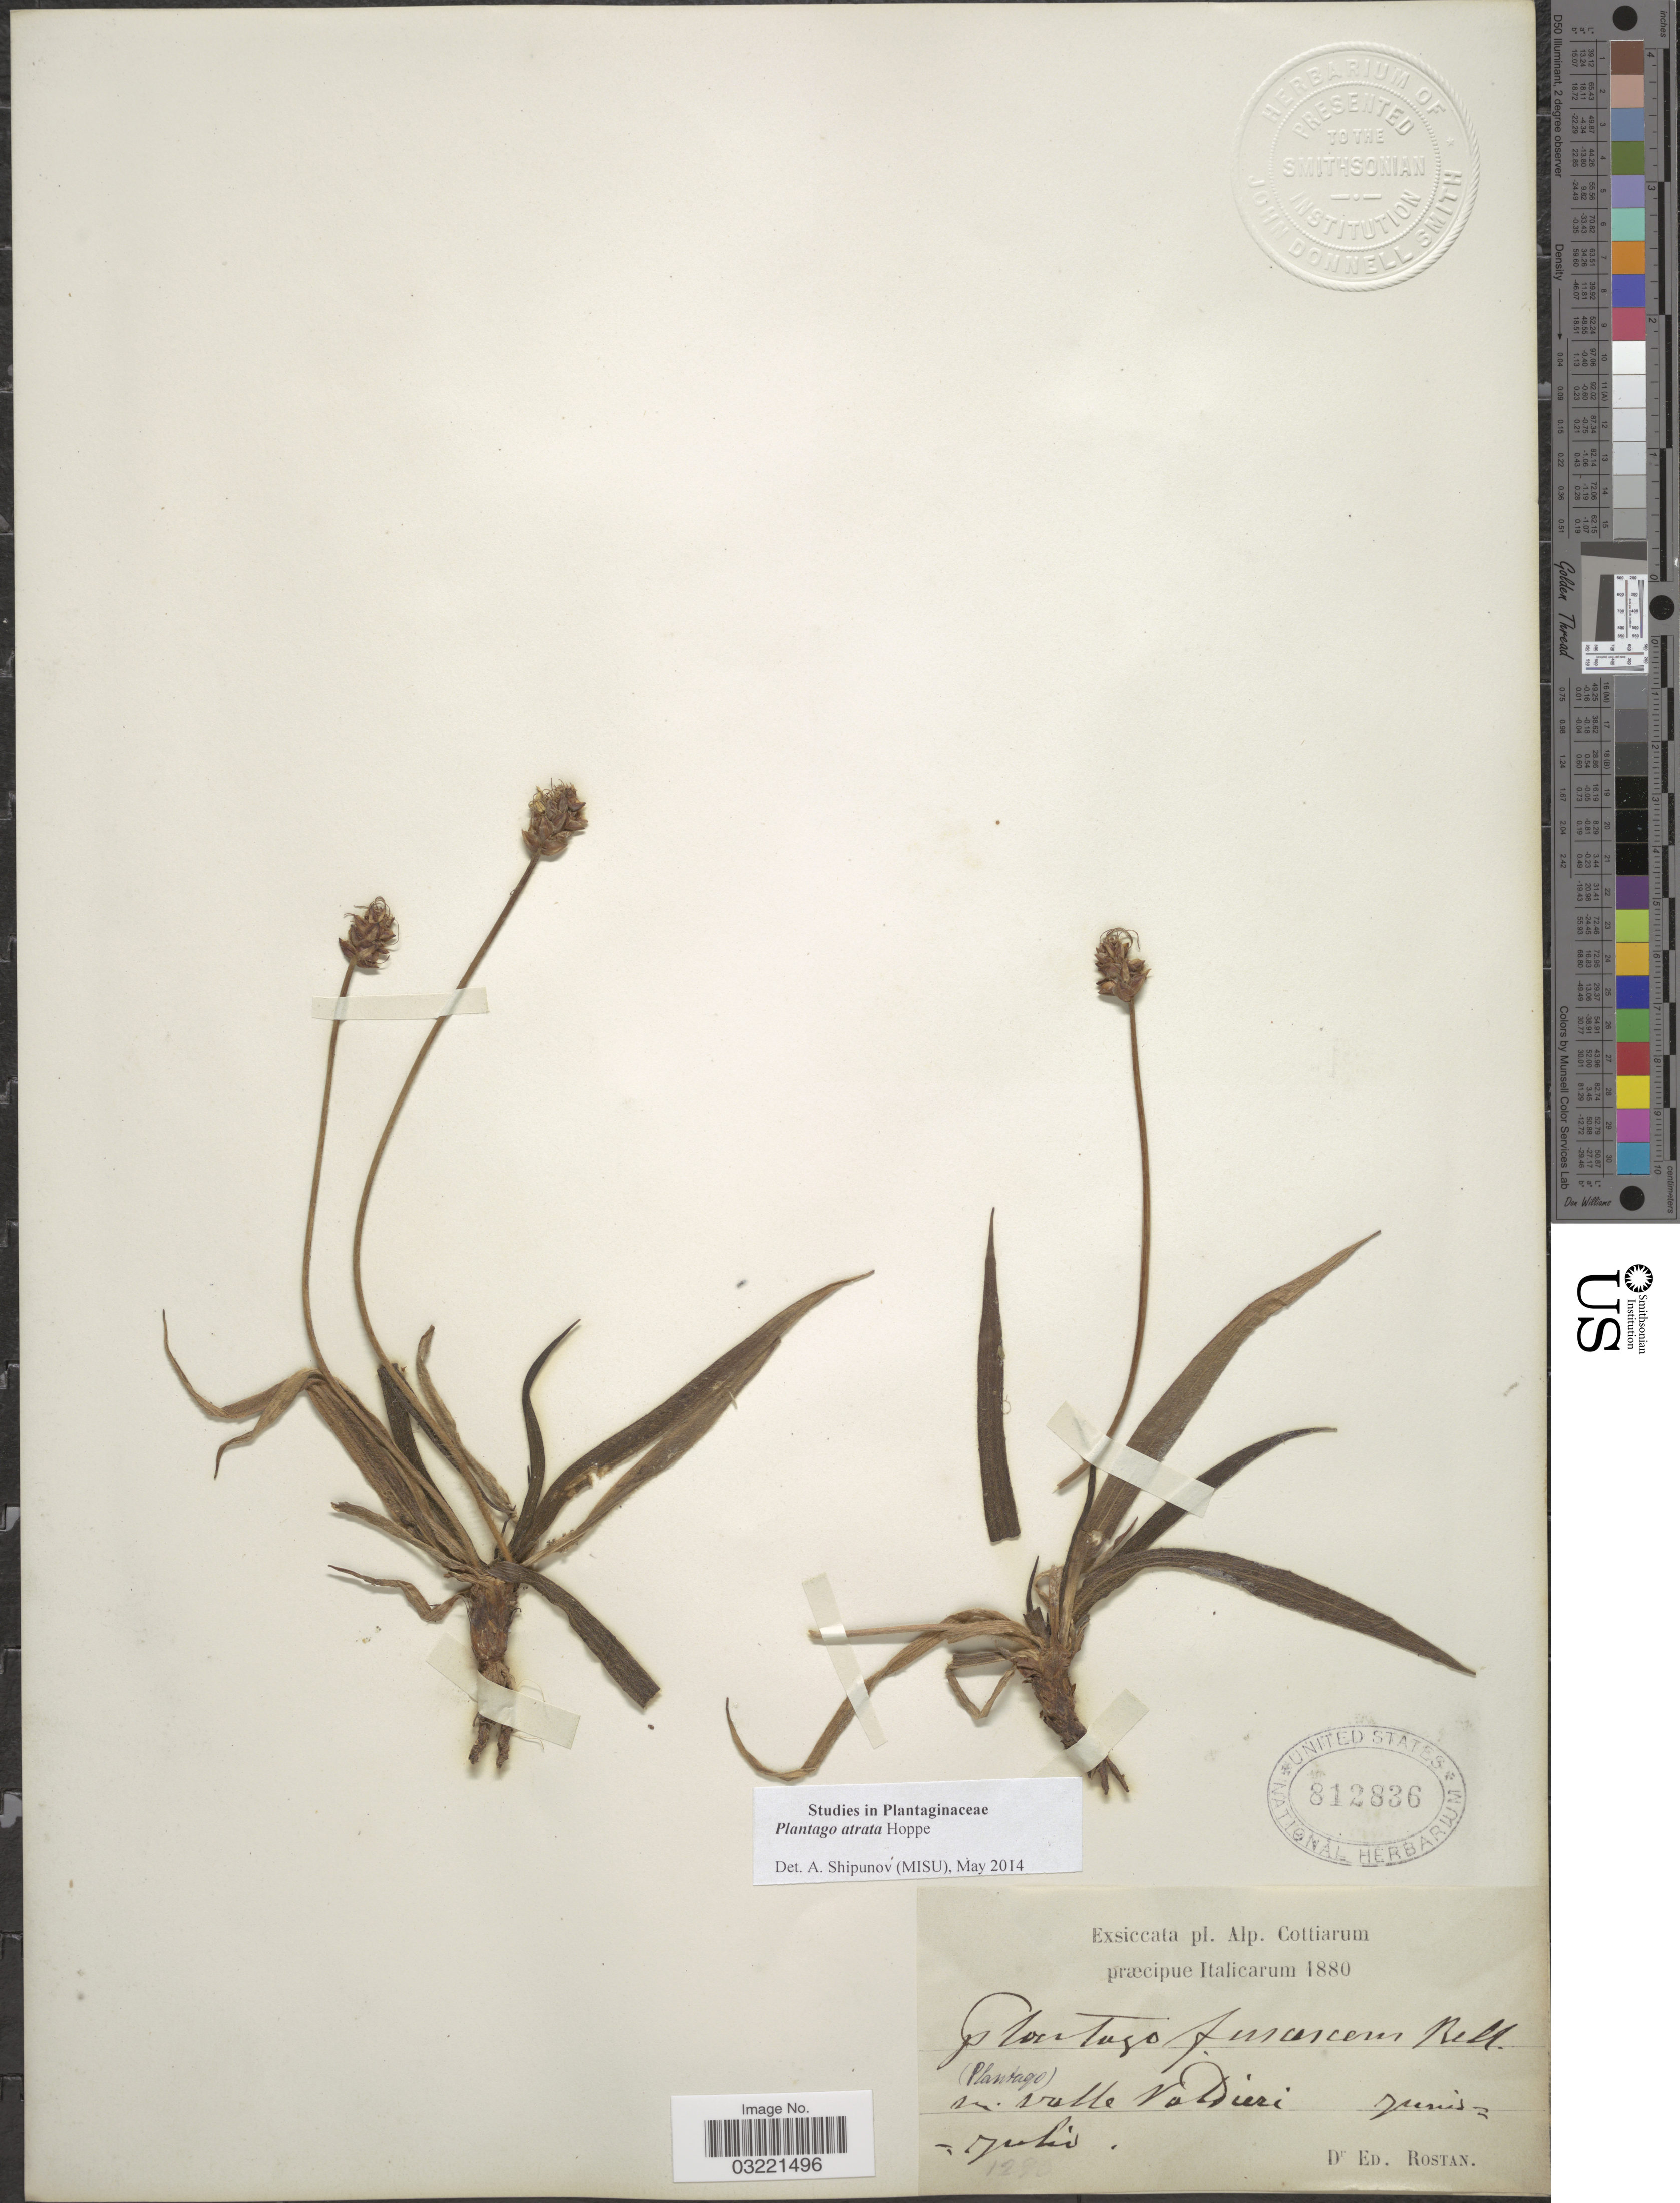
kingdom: Plantae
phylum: Tracheophyta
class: Magnoliopsida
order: Lamiales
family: Plantaginaceae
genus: Plantago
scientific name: Plantago atrata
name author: Hoppe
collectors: E. Rostan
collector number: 1293*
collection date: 1880-06/1880-07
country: Italy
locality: Alp. Cottiarum præcipue Italicarum. Valle Valdieri.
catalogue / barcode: US 812836